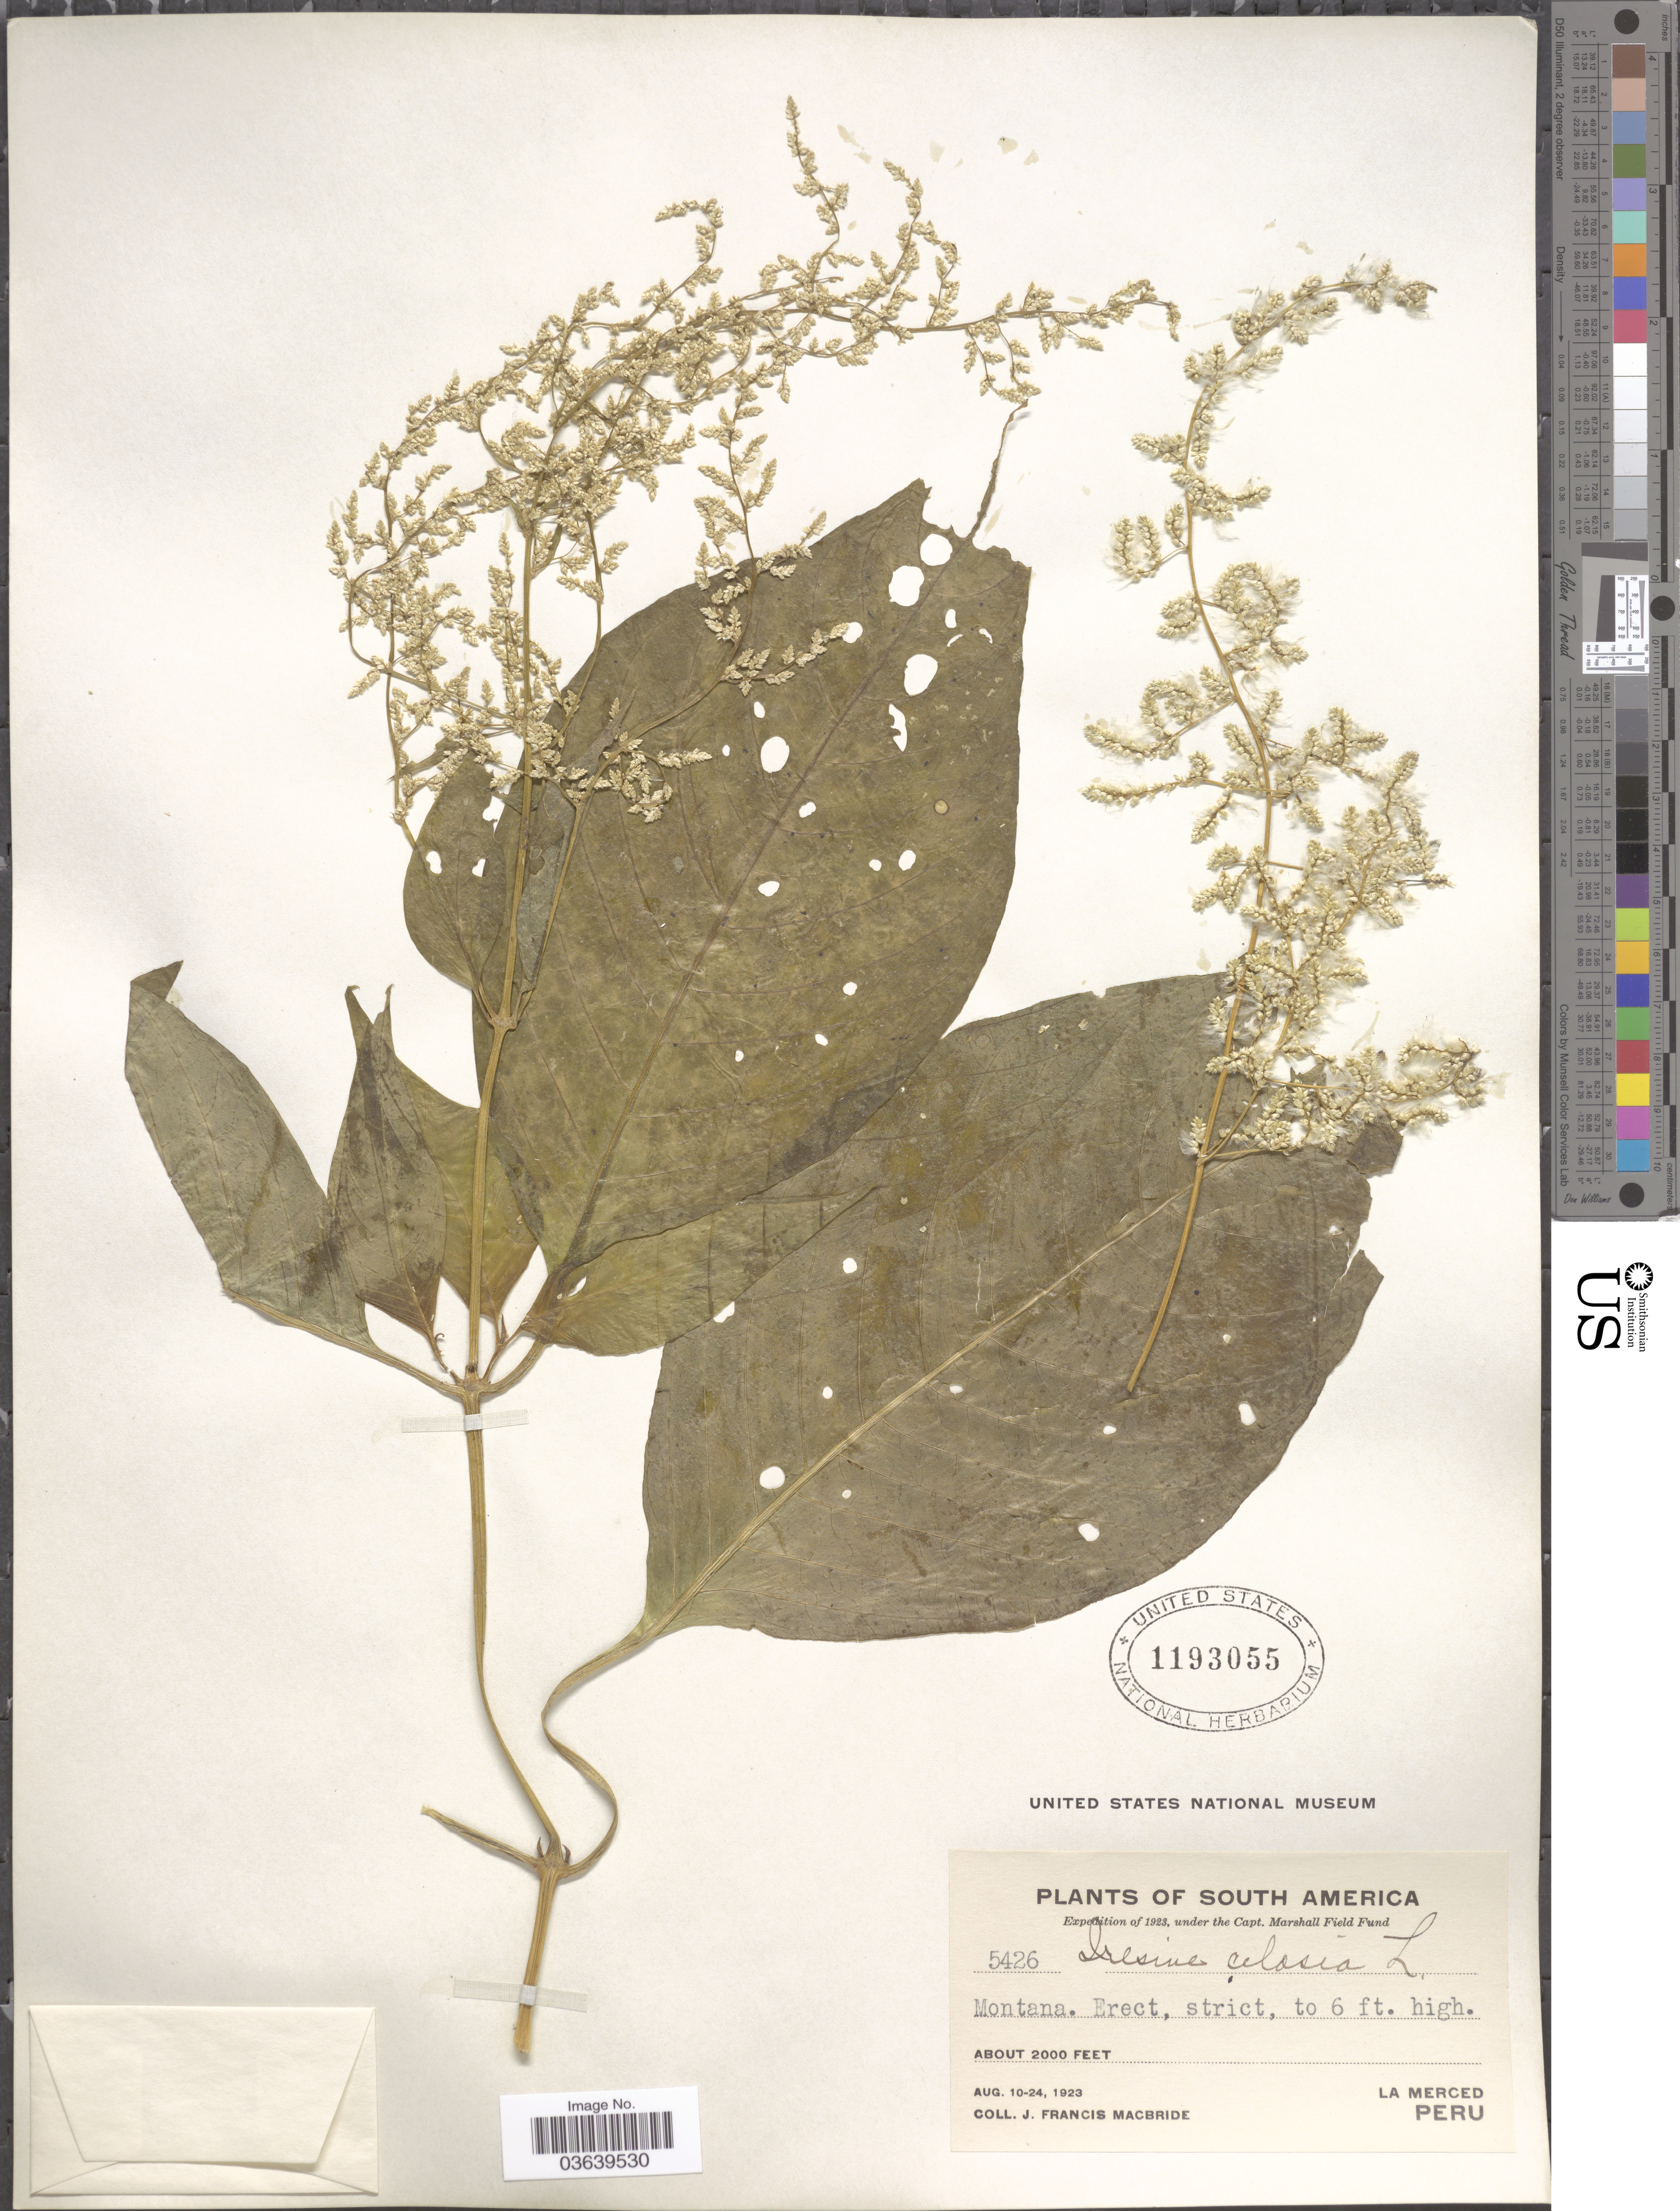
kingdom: Plantae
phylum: Tracheophyta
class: Magnoliopsida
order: Caryophyllales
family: Amaranthaceae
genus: Iresine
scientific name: Iresine celosia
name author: L.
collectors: J. F. Macbride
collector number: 5426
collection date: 1923-08-10/1923-08-24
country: Peru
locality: La Merced.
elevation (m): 610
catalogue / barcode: US 1193055